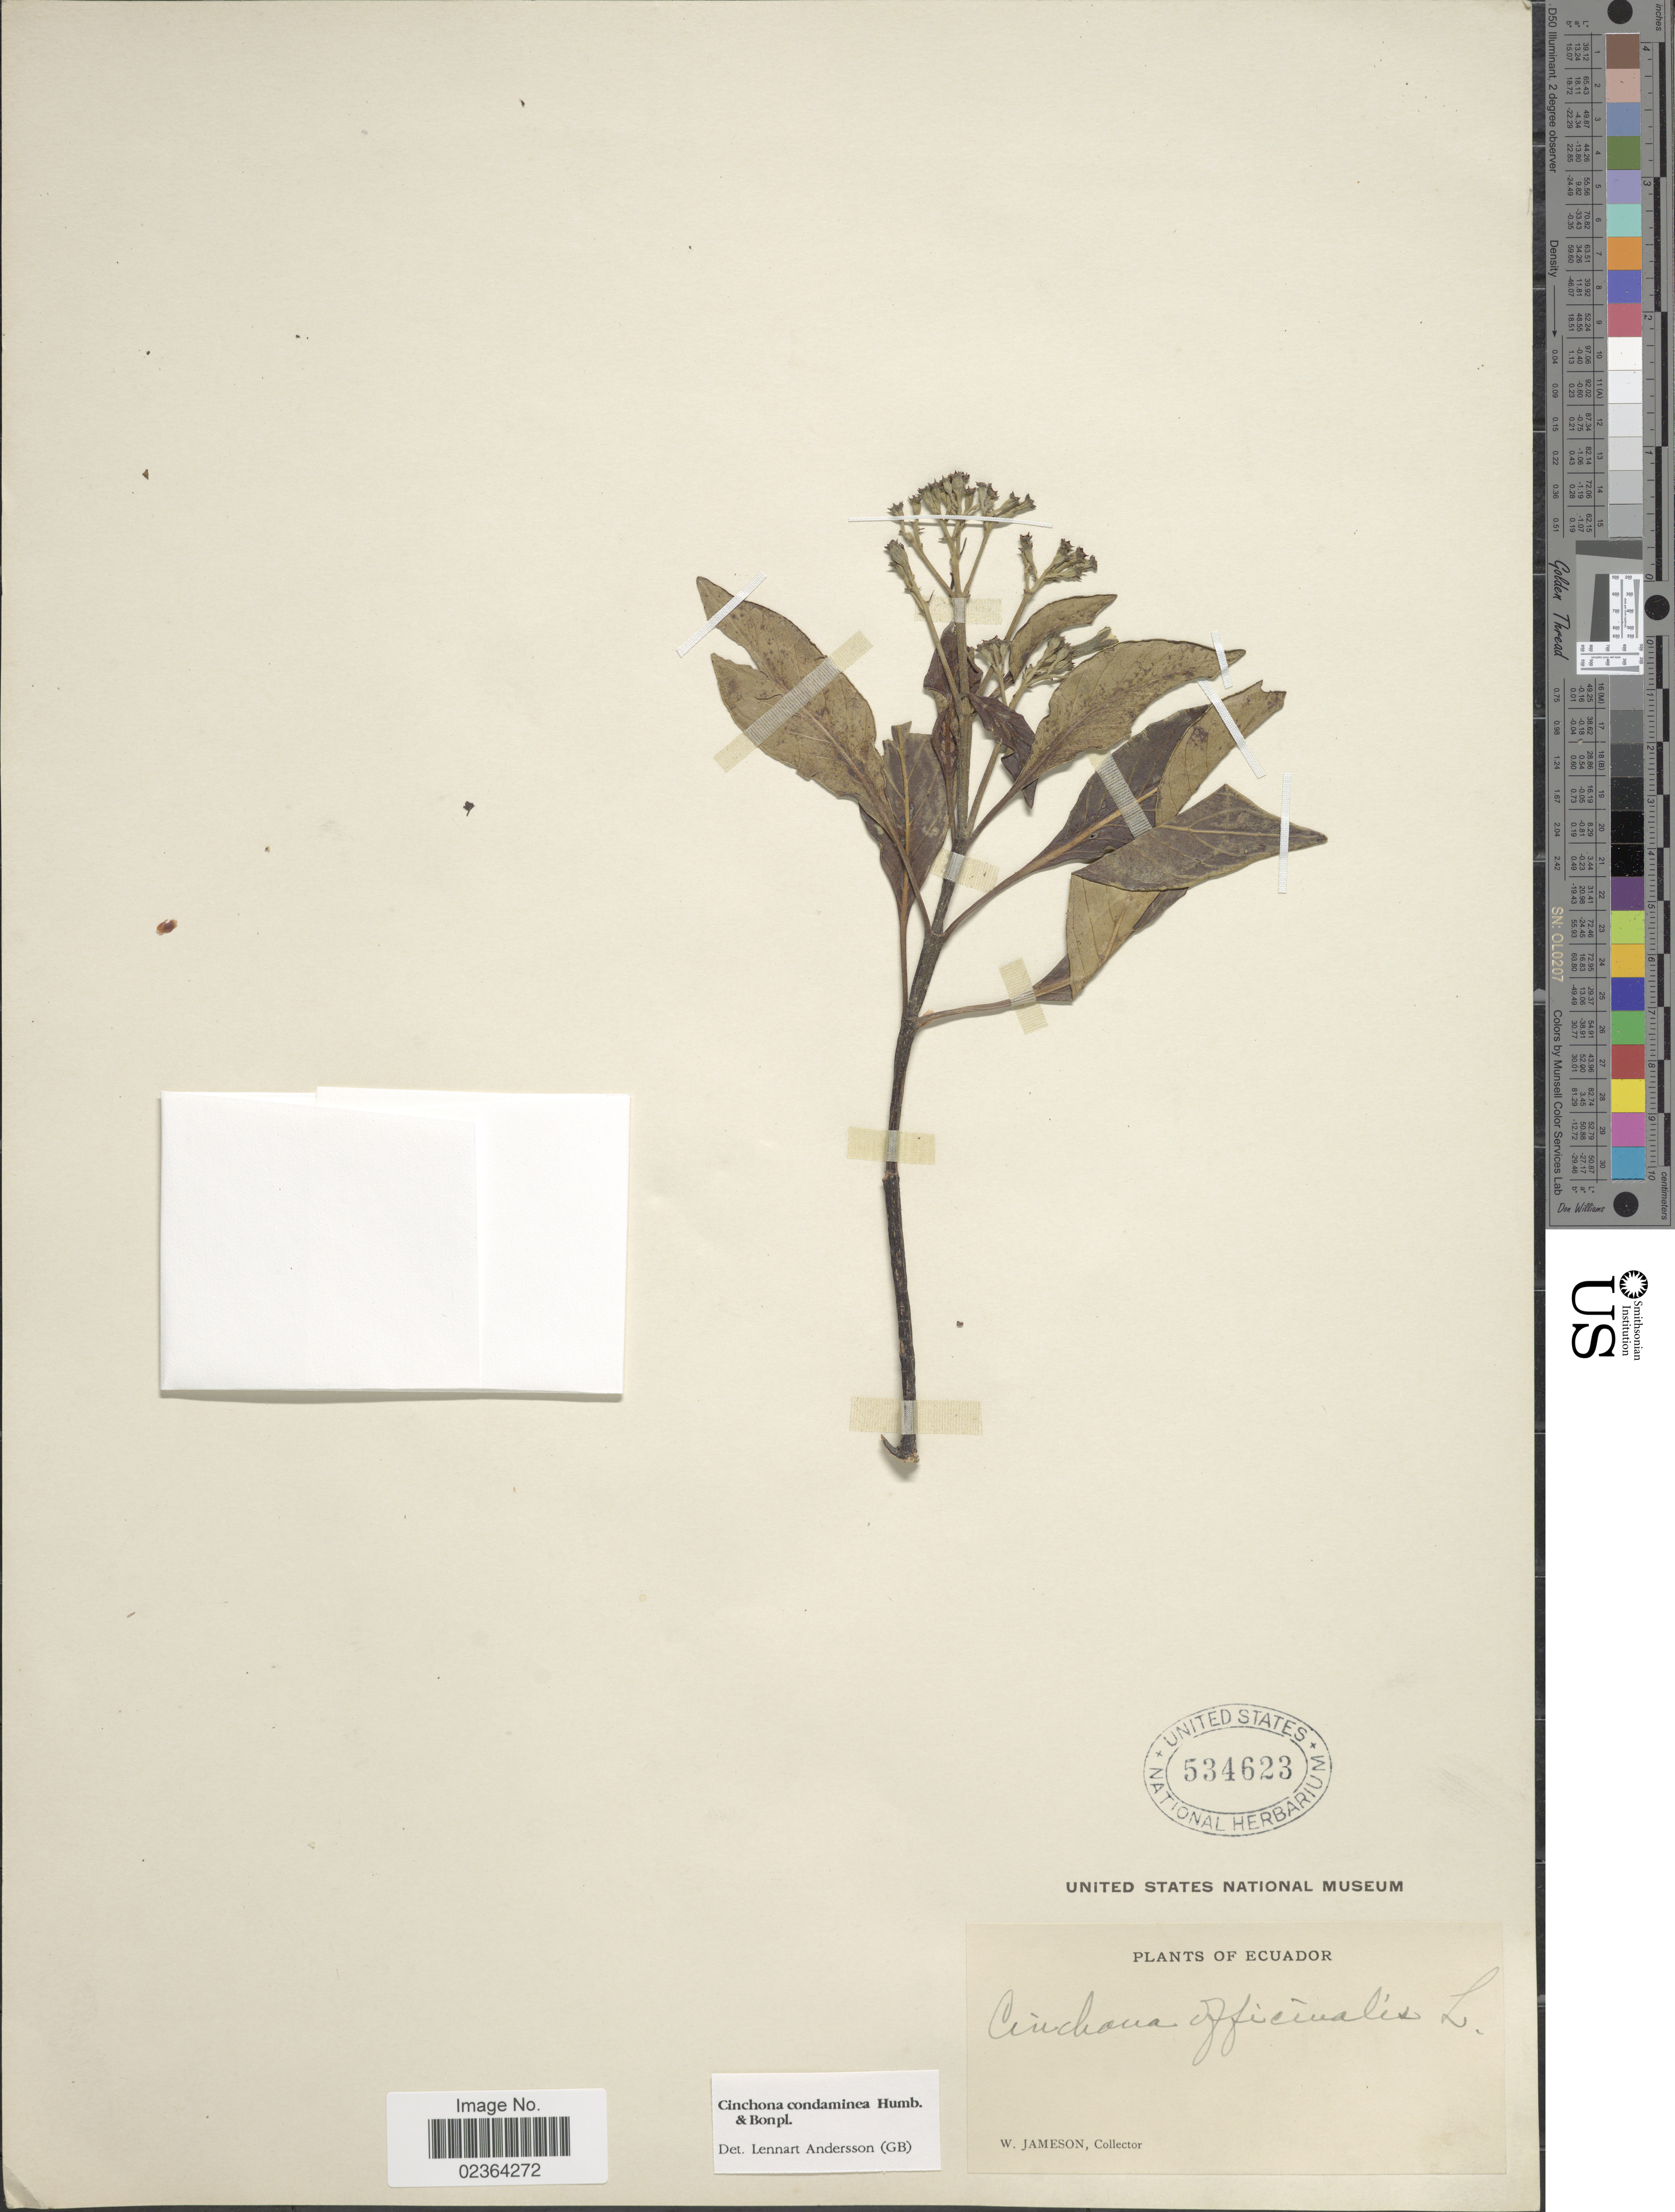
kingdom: Plantae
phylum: Tracheophyta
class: Magnoliopsida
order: Gentianales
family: Rubiaceae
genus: Cinchona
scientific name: Cinchona condaminea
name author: Humb. & Bonpl.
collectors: W. Jameson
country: Ecuador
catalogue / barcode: US 534623